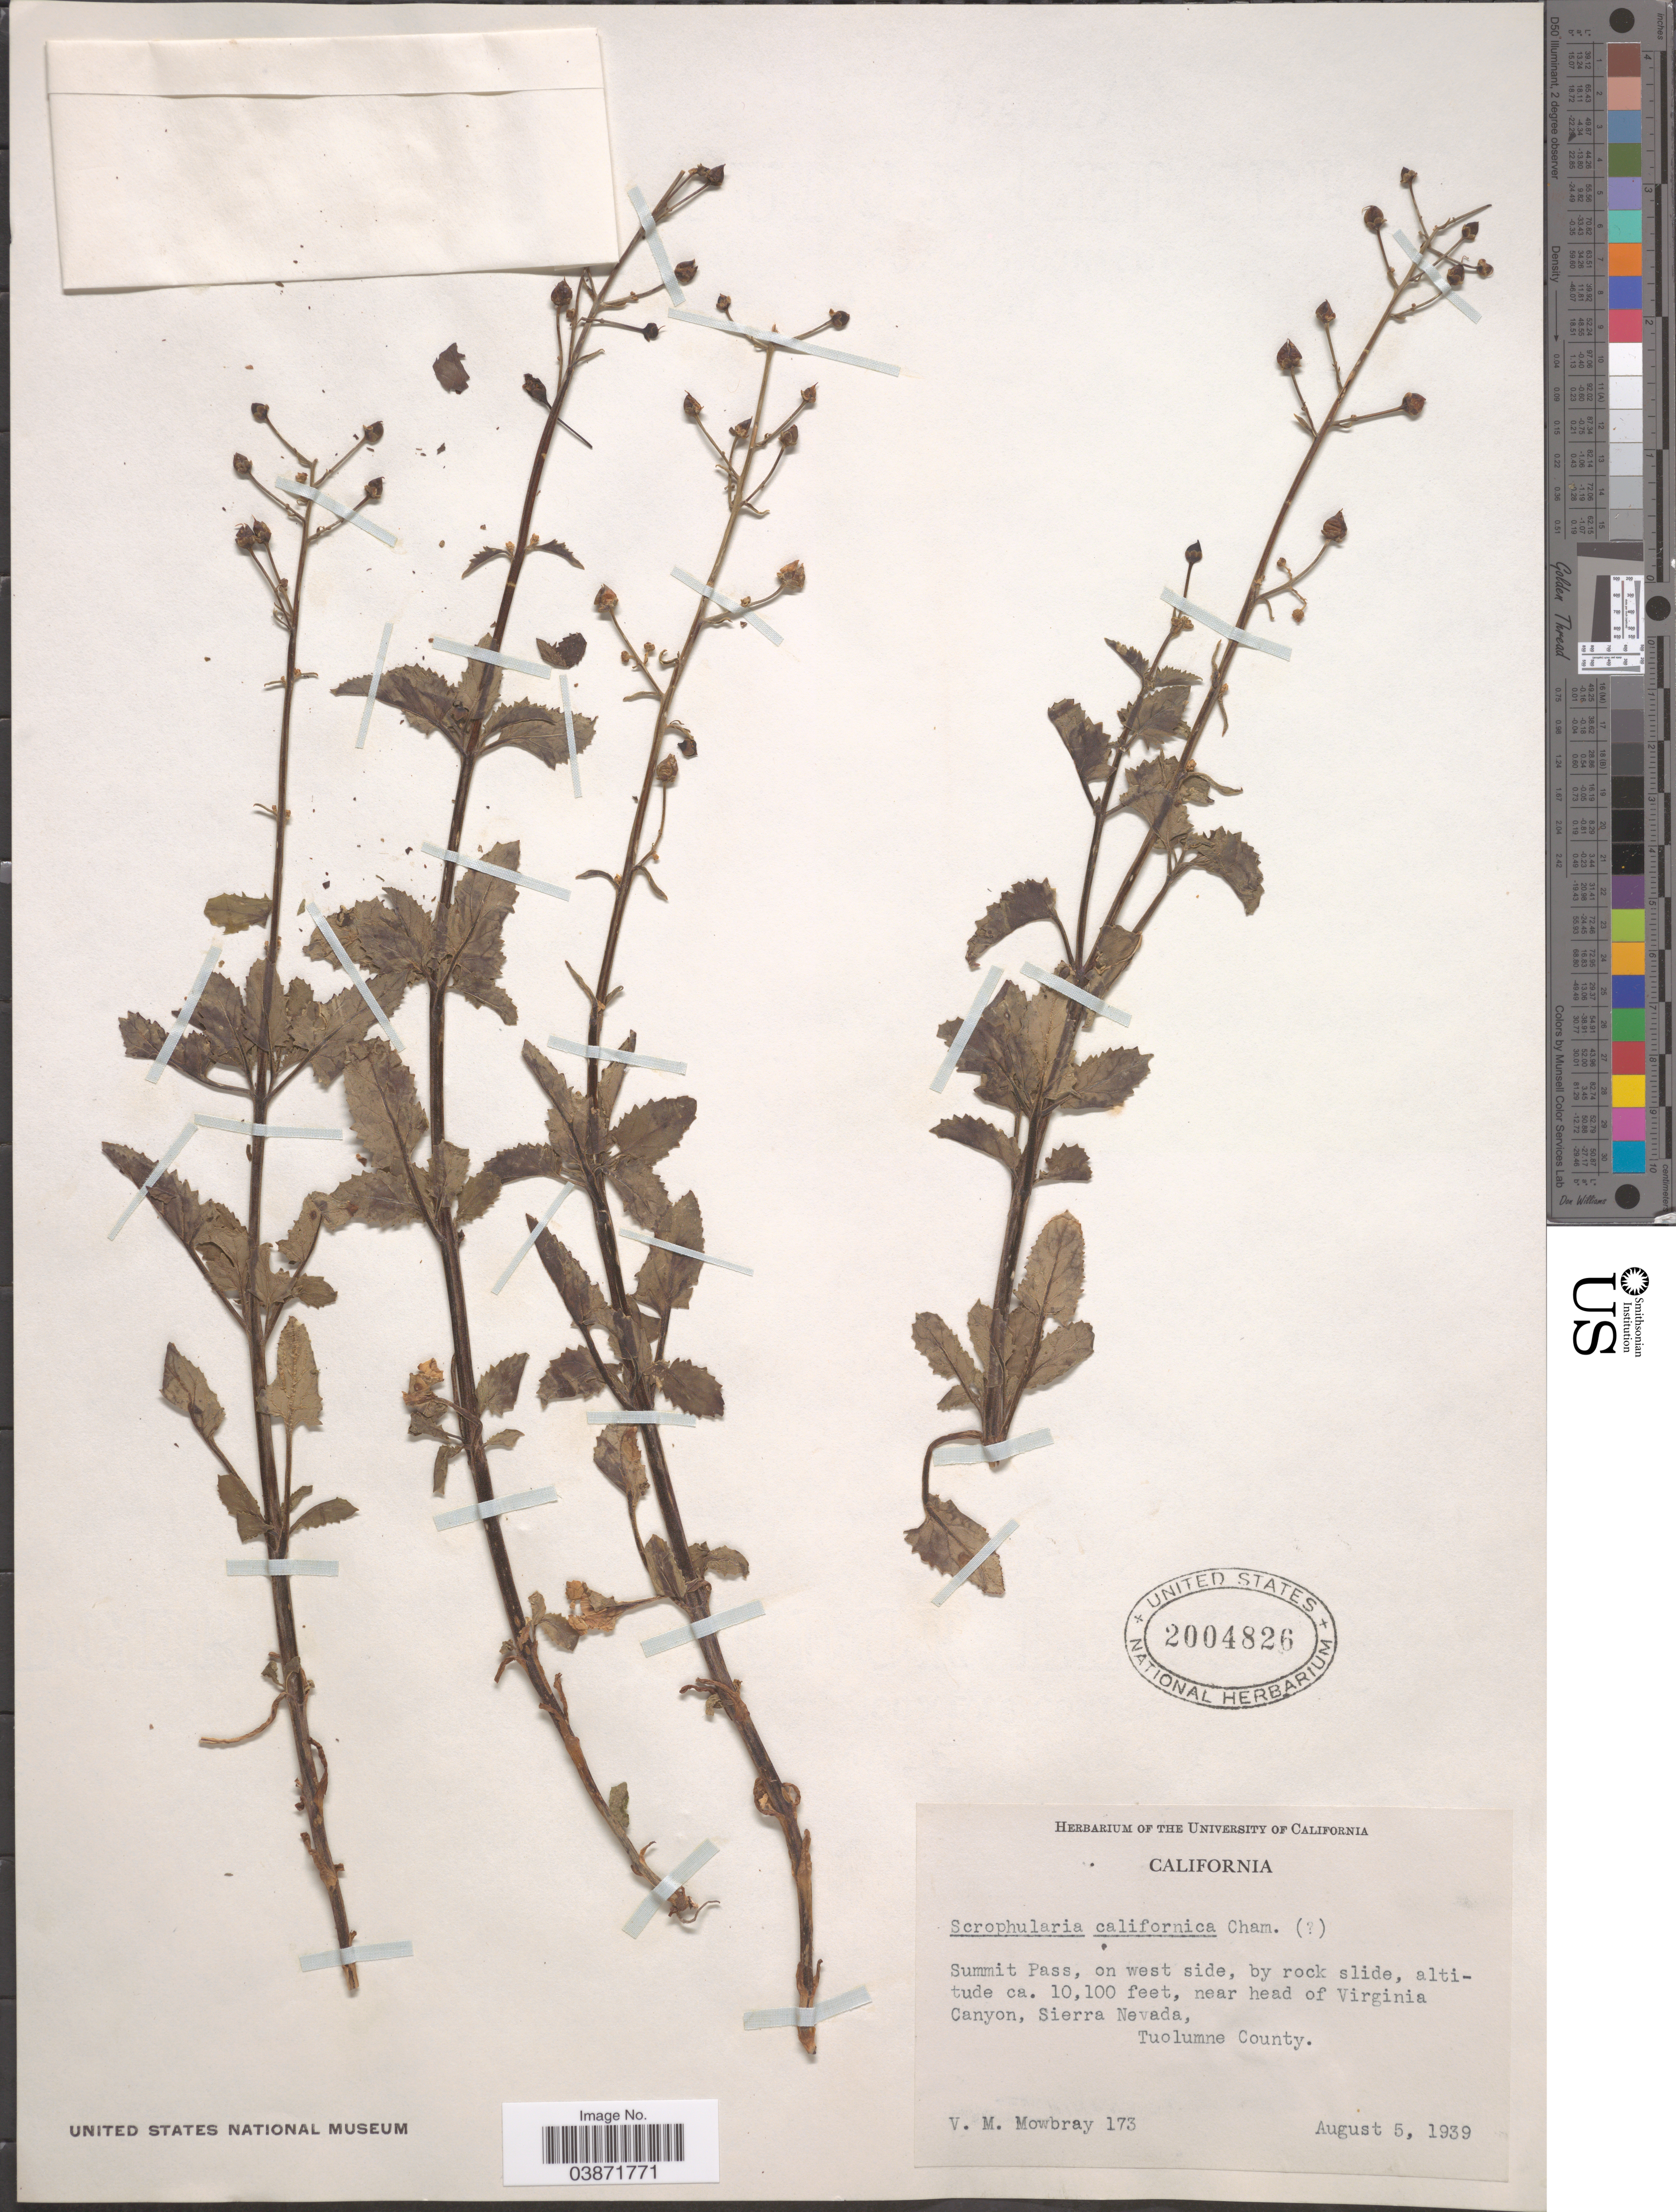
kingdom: Plantae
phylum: Tracheophyta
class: Magnoliopsida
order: Lamiales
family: Scrophulariaceae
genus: Scrophularia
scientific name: Scrophularia californica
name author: Cham. & Schltdl.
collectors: V. Mowbray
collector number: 173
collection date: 1939-08-05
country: United States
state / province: California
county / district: Tuolumne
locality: Summit Pass, on west side, near head of Virginia Canyon, Sierra Nevada, Tuolumne County.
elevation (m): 3078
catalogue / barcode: US 2004826